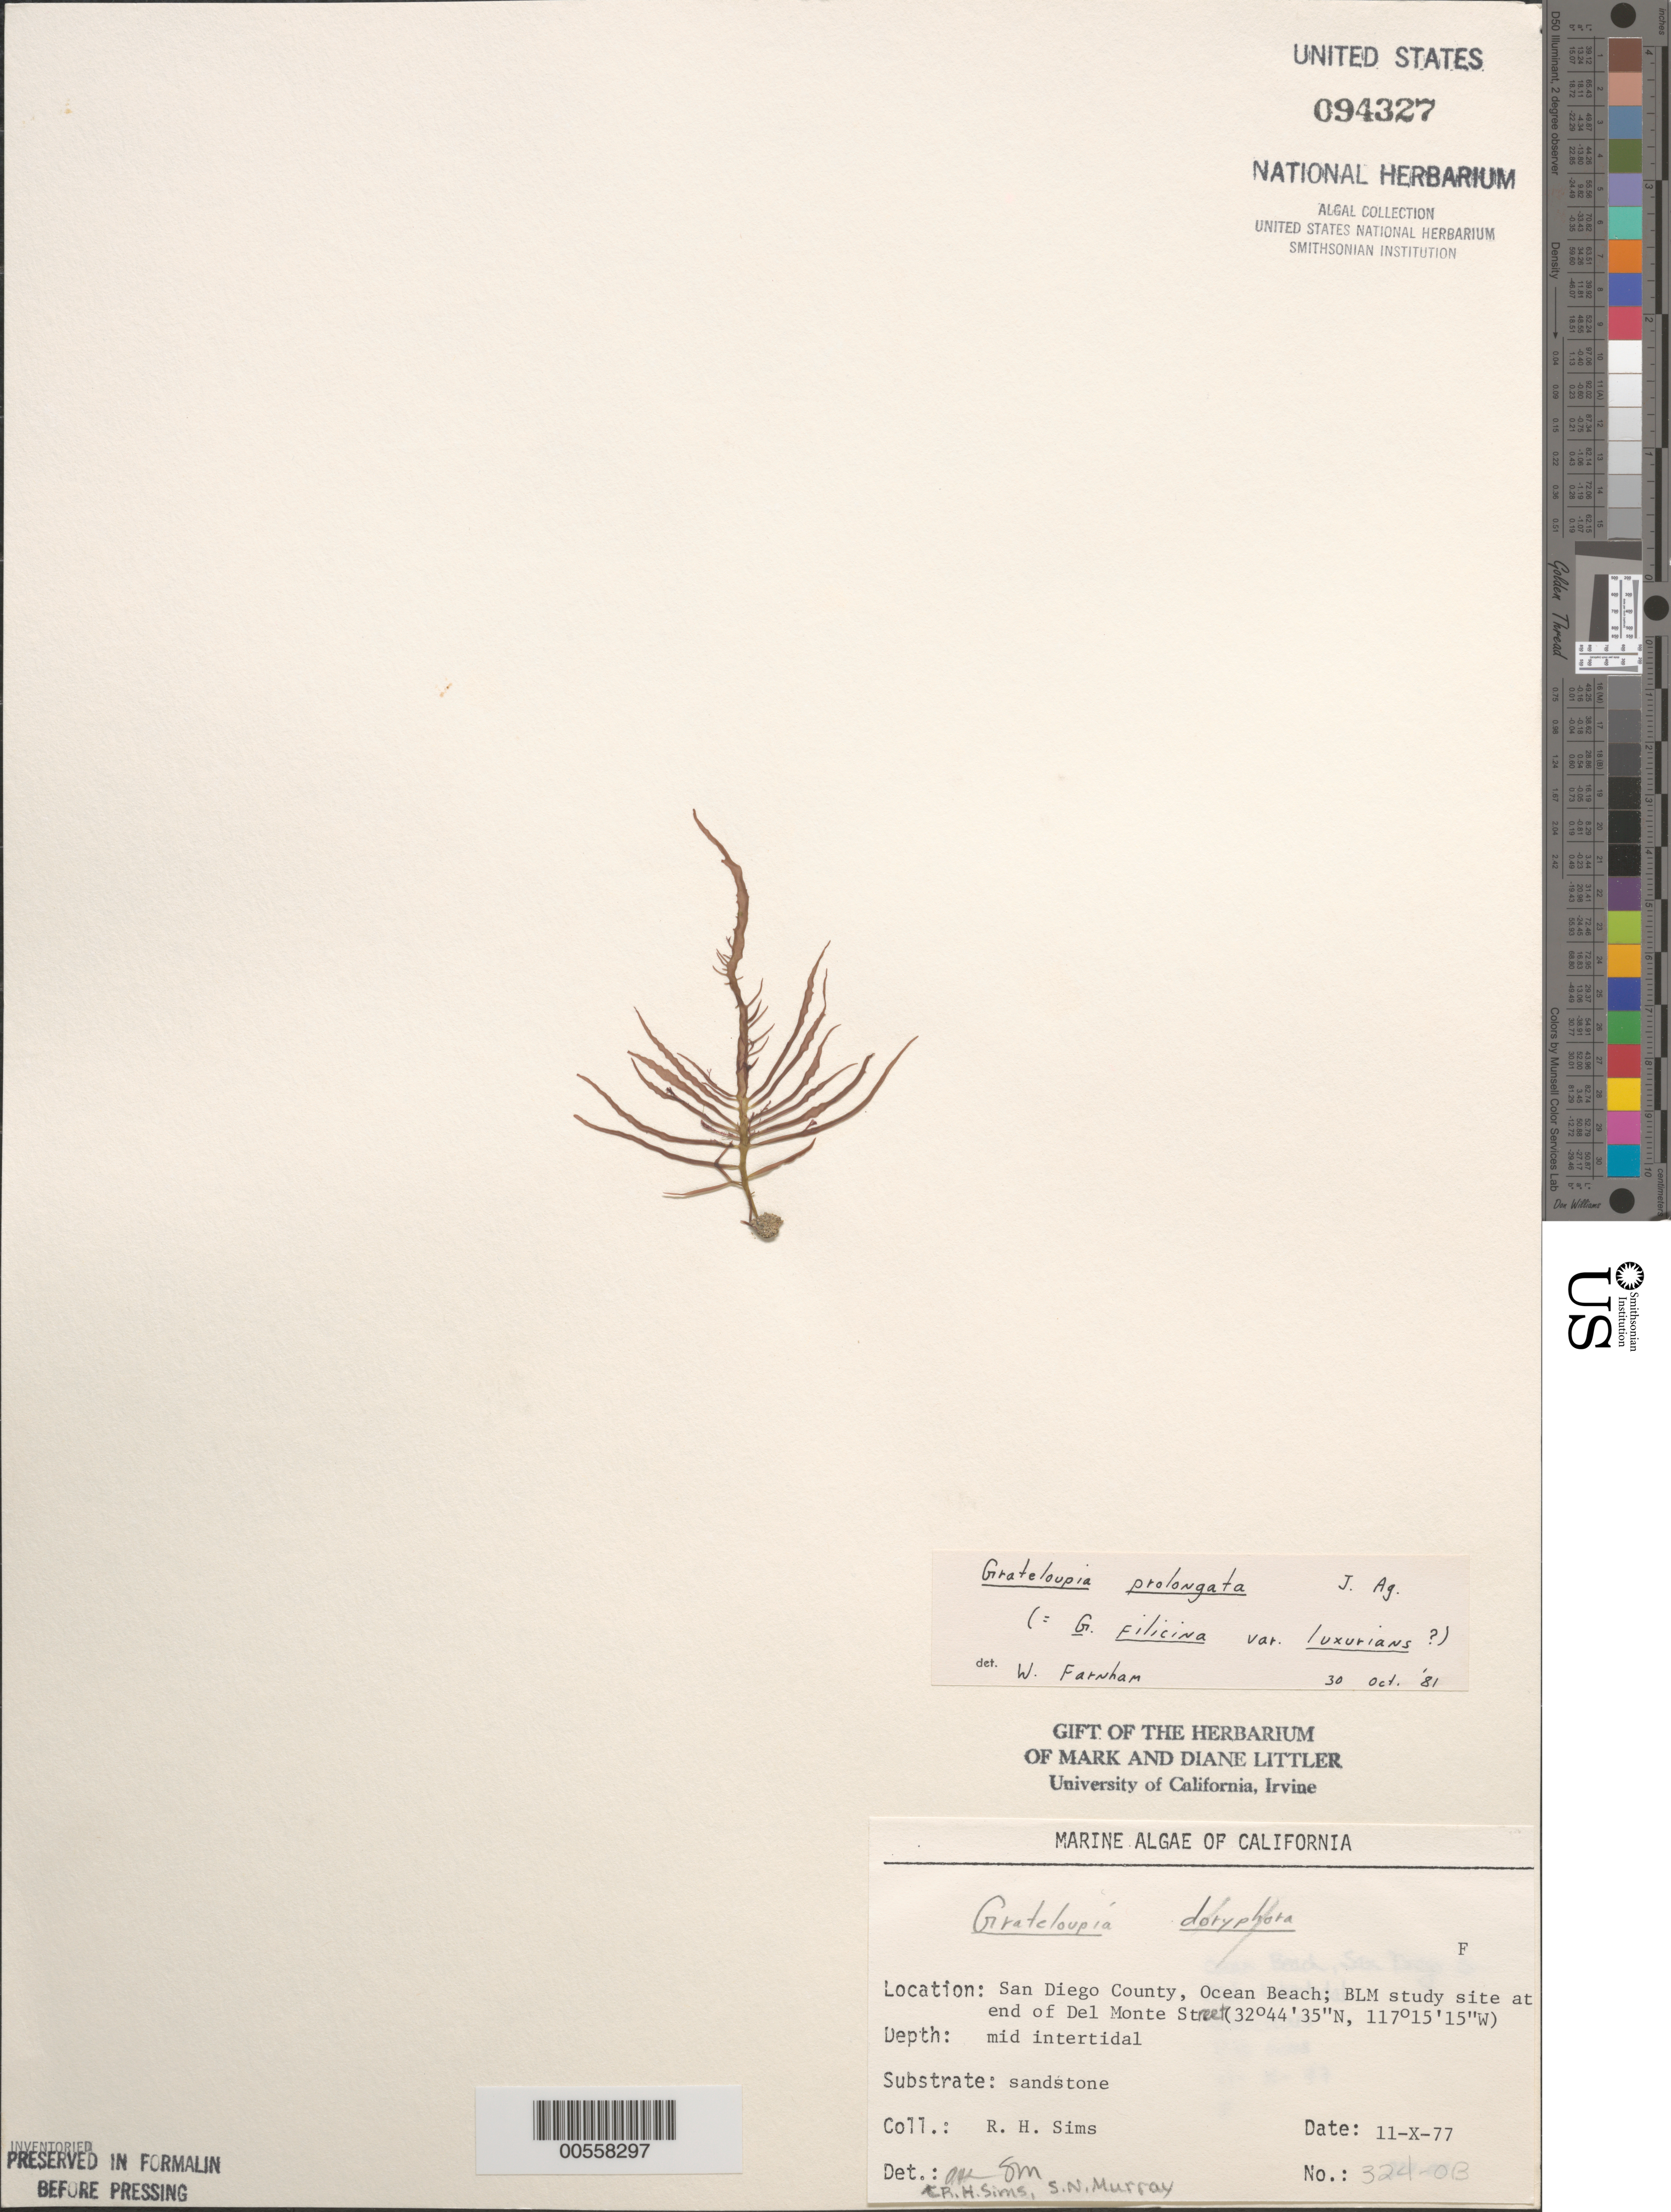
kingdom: Plantae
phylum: Rhodophyta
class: Florideophyceae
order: Halymeniales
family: Halymeniaceae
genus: Grateloupia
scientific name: Grateloupia prolongata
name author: J. Agardh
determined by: Farnham, W. F.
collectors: R. H. Sims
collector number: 324-ob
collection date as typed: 11 Oct 1977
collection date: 1977-10-11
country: United States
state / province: California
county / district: San Diego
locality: Ocean Beach, end of Del Monte Street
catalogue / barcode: US 94327